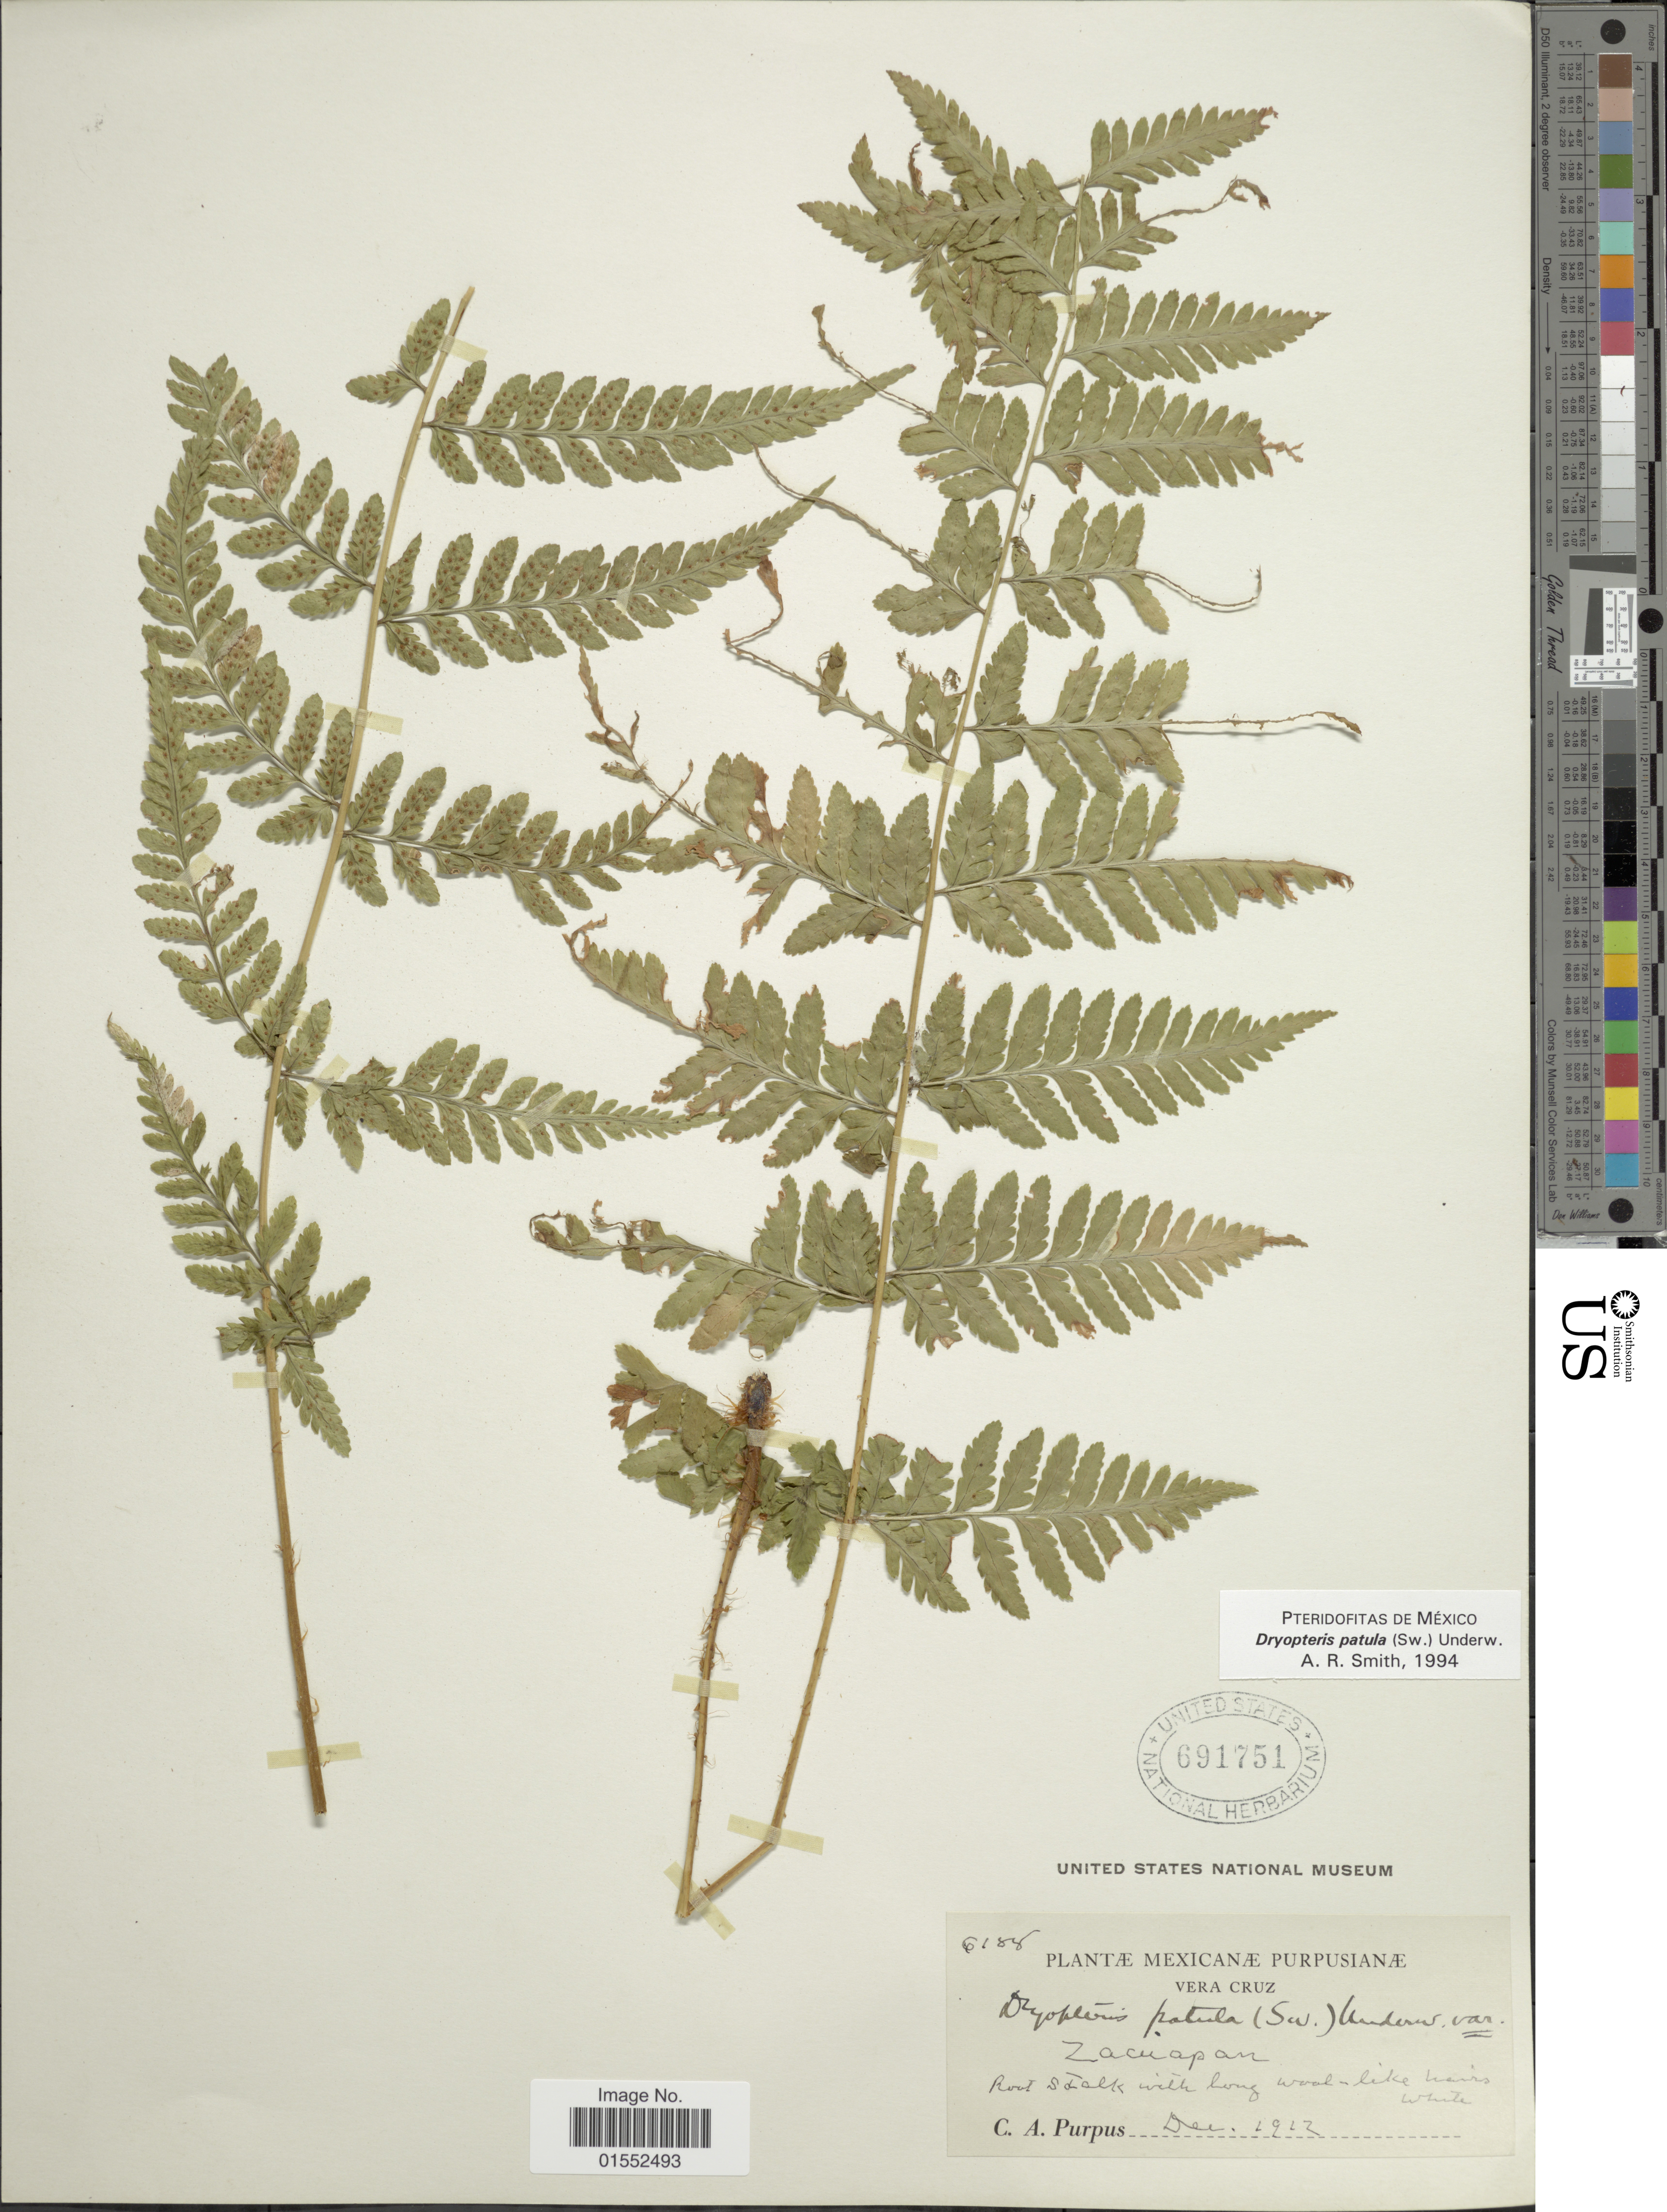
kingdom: Plantae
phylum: Tracheophyta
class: Polypodiopsida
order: Polypodiales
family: Dryopteridaceae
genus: Dryopteris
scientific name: Dryopteris patula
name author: (Sw.) Underw.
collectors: C. A. Purpus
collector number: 6188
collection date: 1912-12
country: Mexico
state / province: Veracruz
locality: Vera Cruz. Zacuapan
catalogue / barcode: US 691751